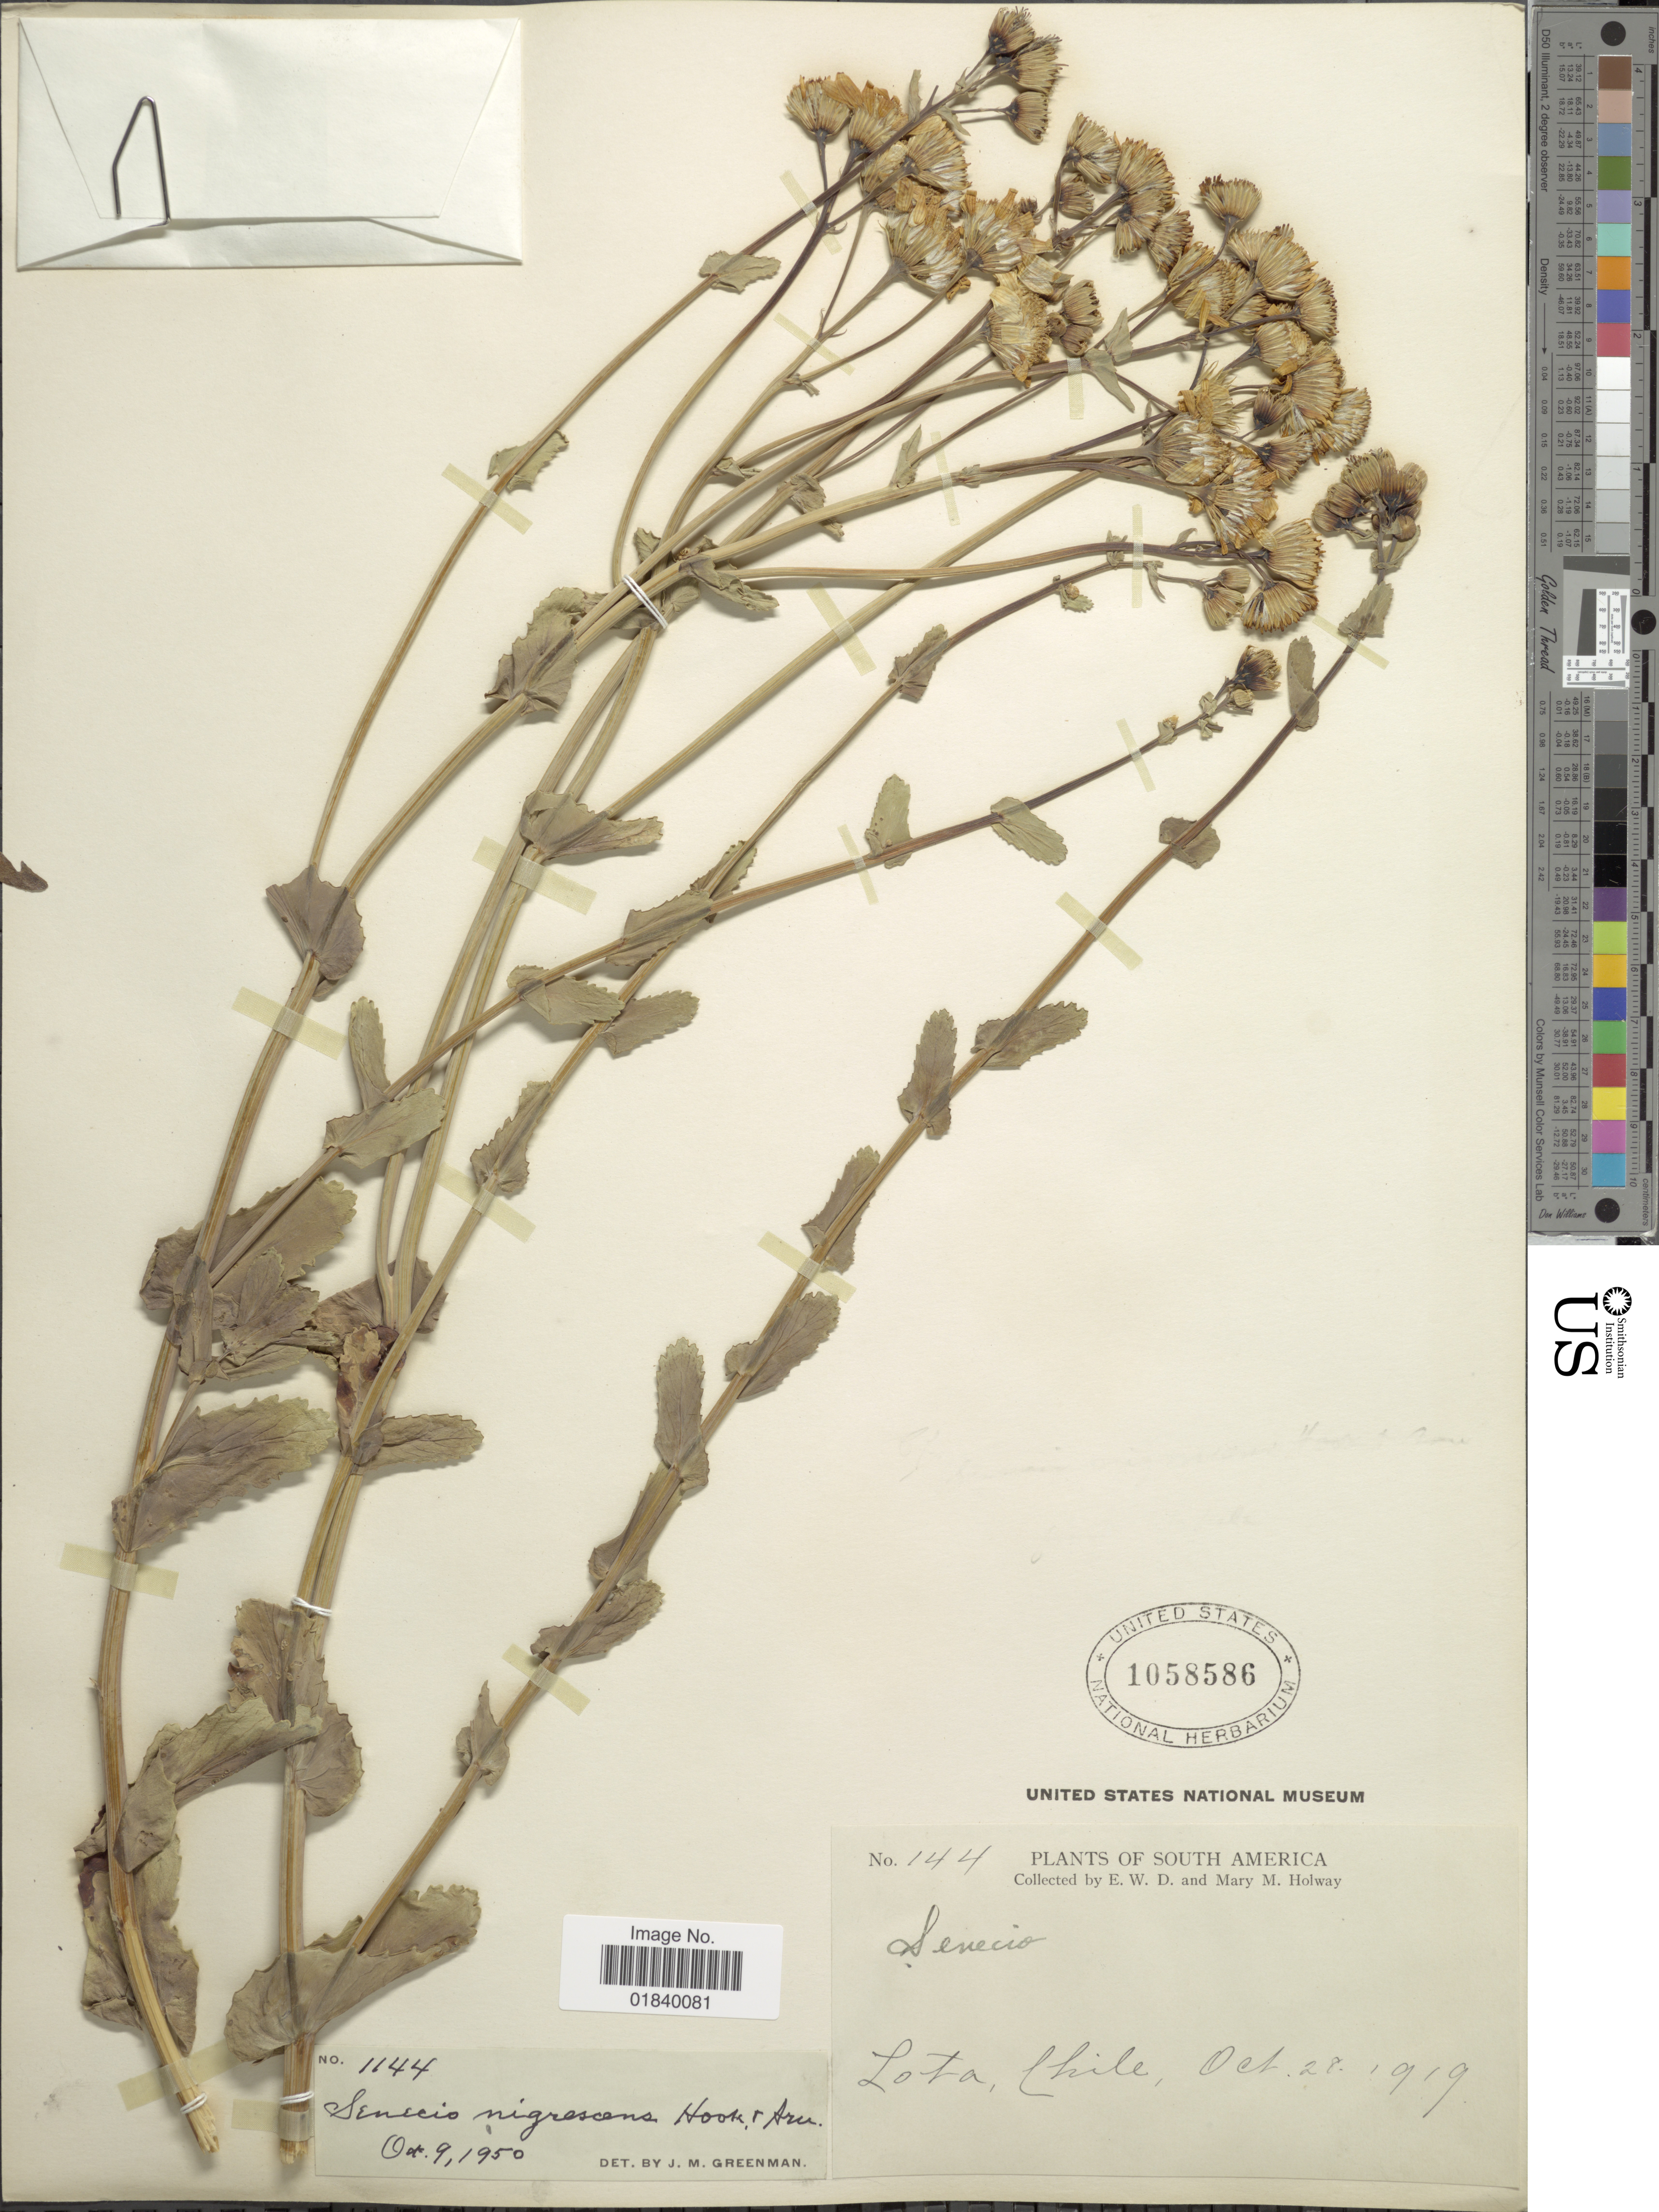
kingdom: Plantae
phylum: Tracheophyta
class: Magnoliopsida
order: Asterales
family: Asteraceae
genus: Senecio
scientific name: Senecio nigrescens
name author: Hook. & Arn.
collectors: E. W. D. Holway & M. M. Holway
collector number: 144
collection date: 1919-10-28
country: Chile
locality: Lota, Chile. South America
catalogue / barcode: US 1058586